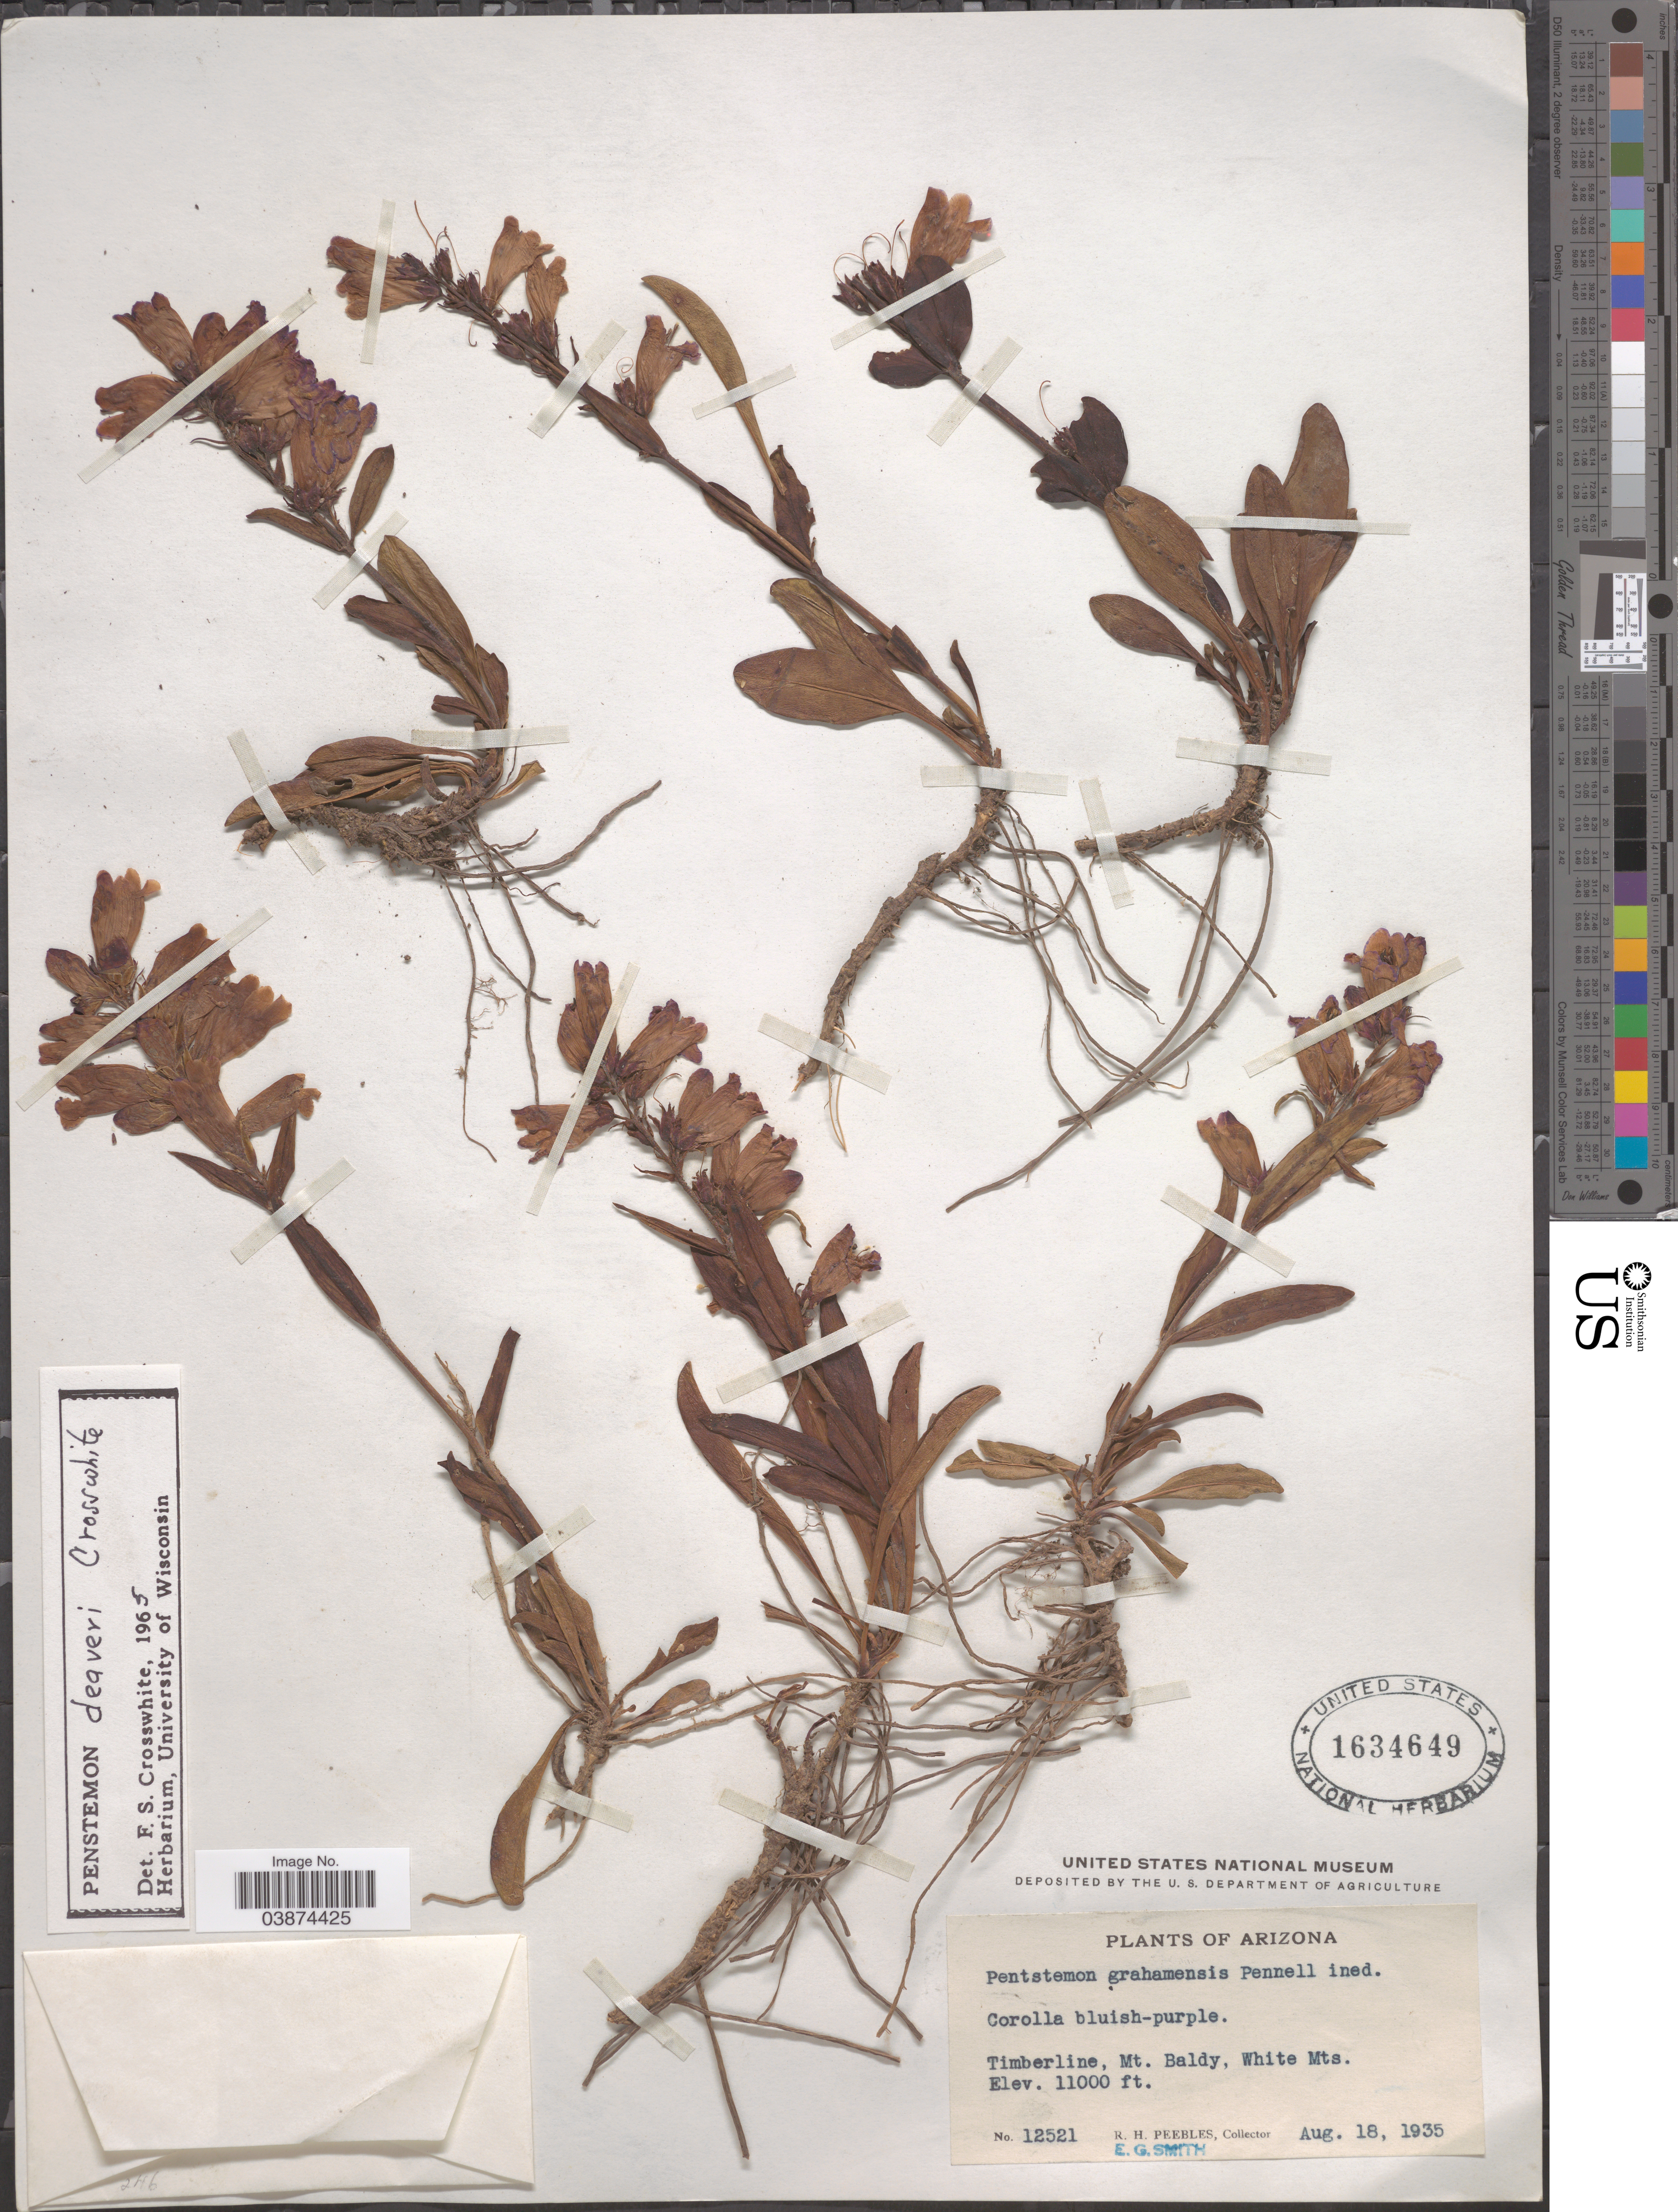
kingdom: Plantae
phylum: Tracheophyta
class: Magnoliopsida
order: Lamiales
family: Plantaginaceae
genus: Penstemon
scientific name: Penstemon deaveri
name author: Crosswh.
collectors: R. H. Peebles & E. G. Smith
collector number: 12521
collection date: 1935-08-18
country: United States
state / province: Arizona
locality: Timberline, Mt. Baldy, White Mts.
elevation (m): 3353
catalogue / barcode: US 1634649